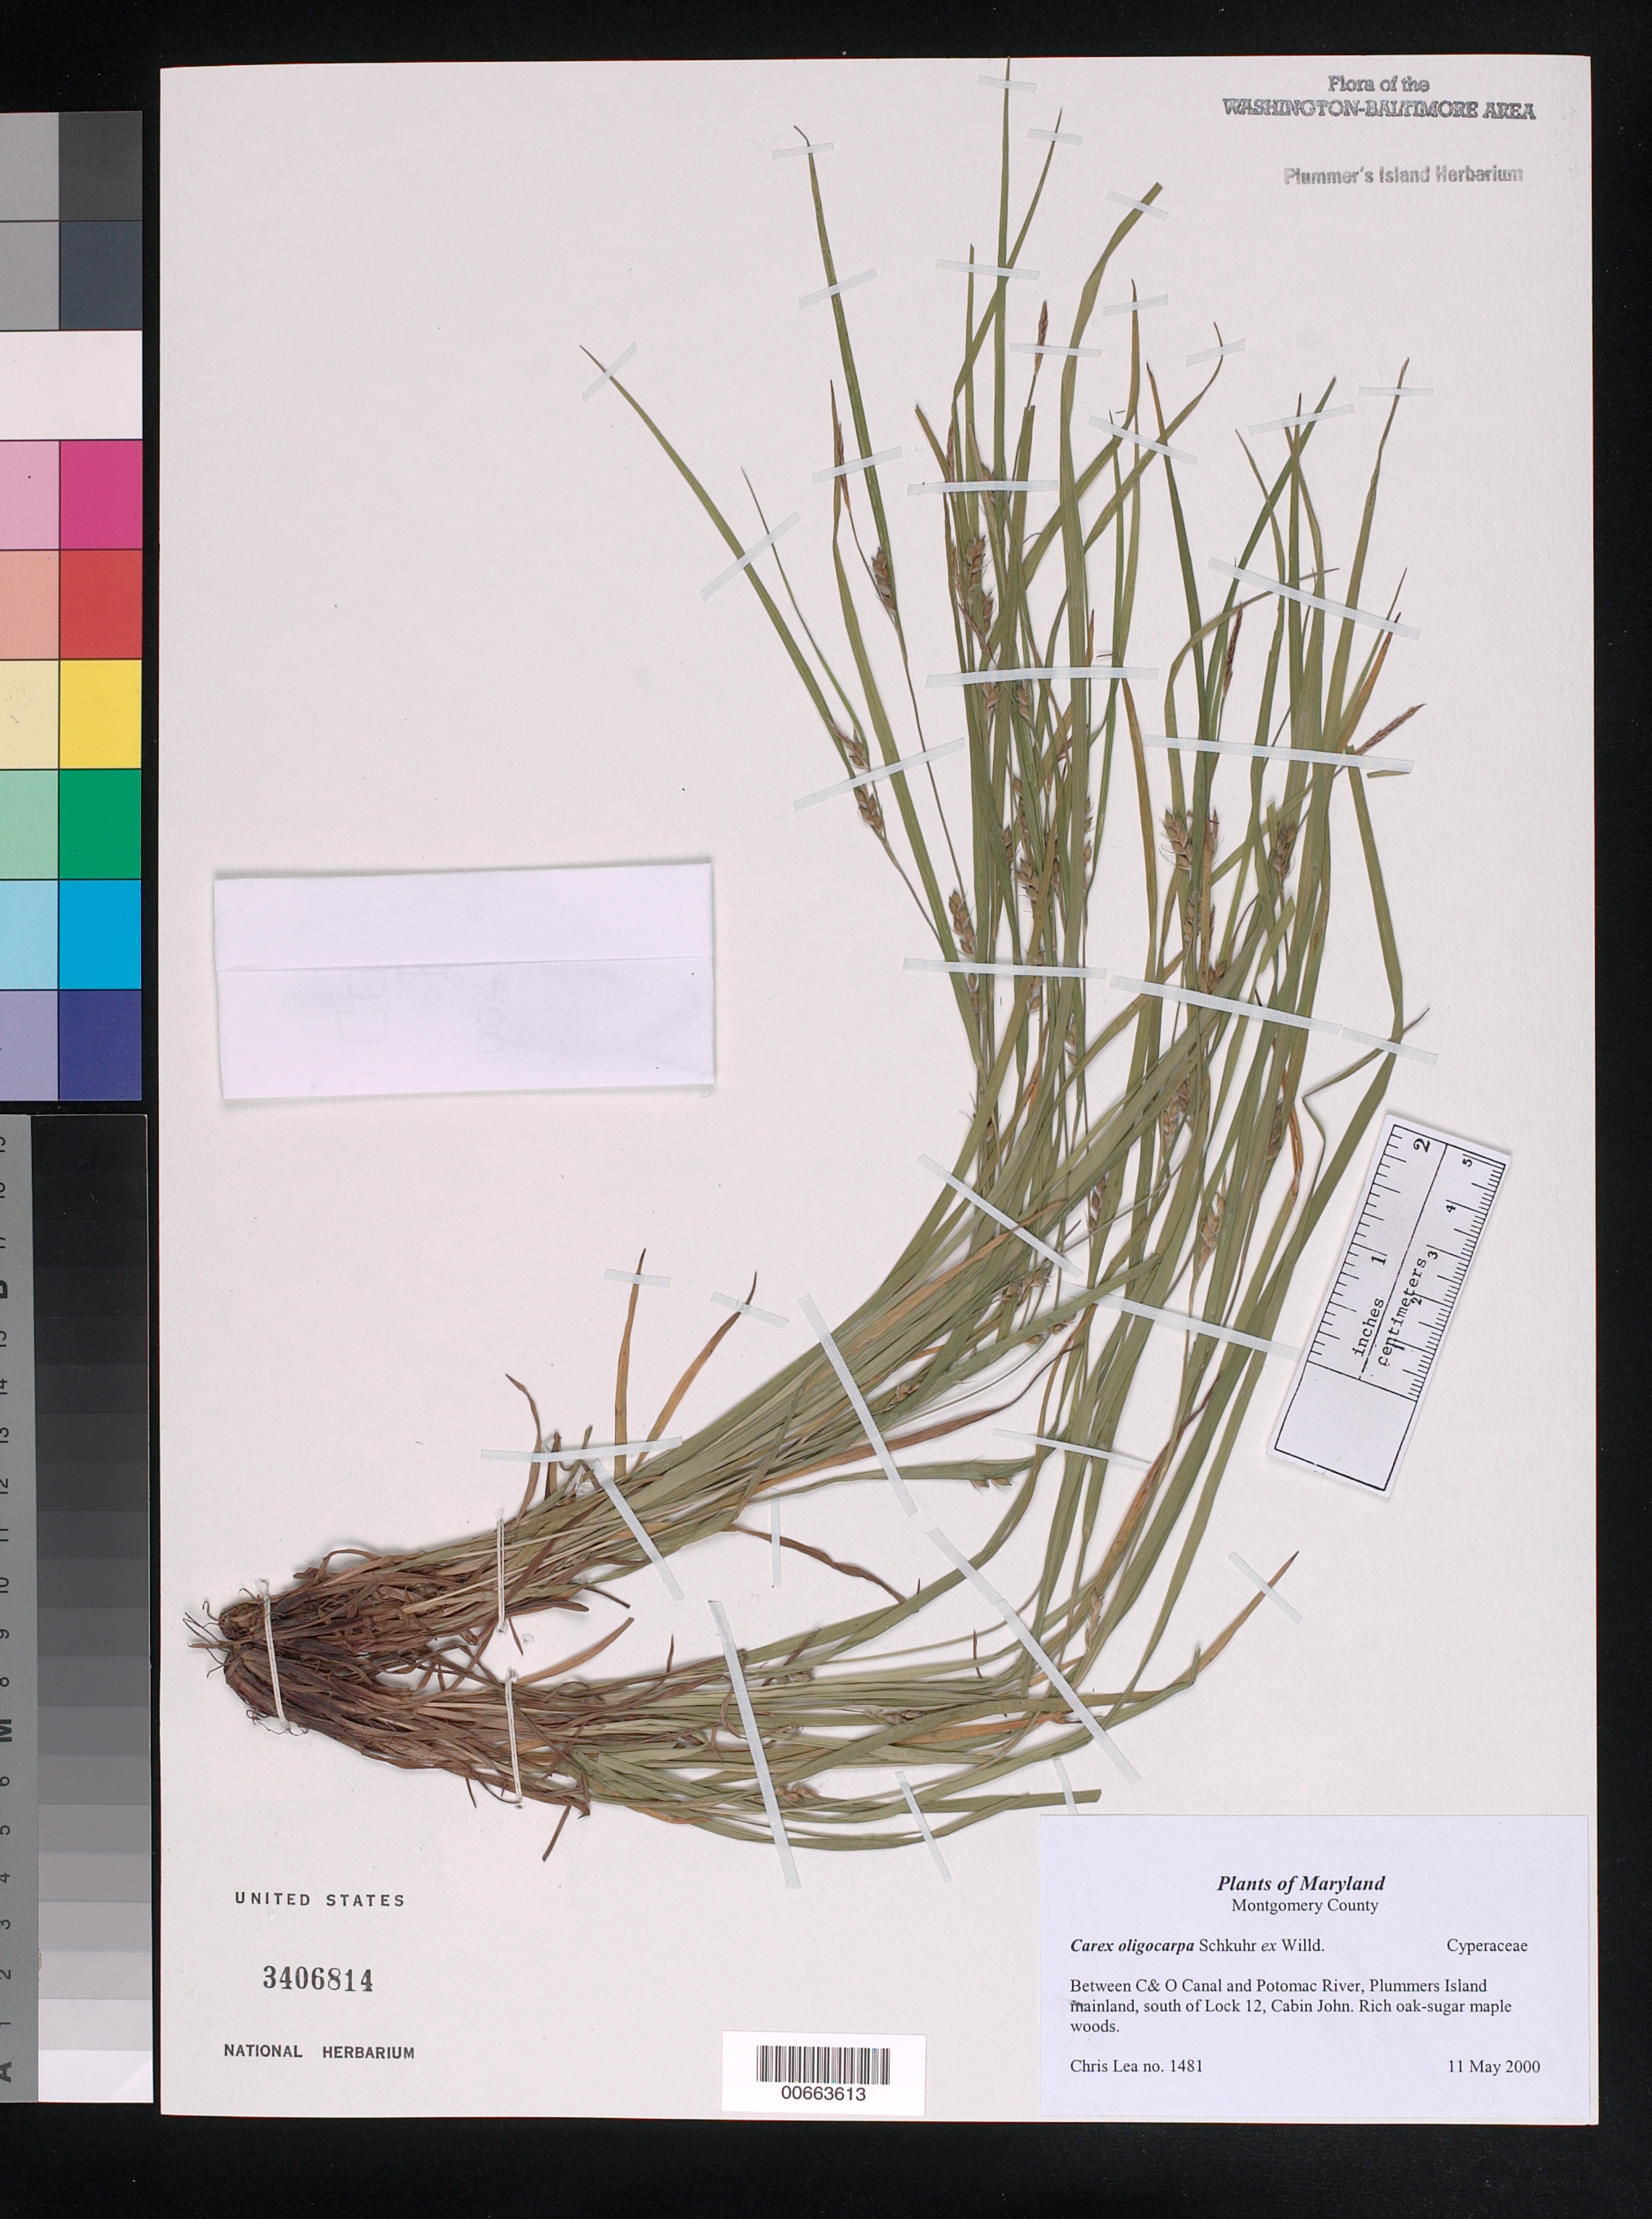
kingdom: Plantae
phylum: Tracheophyta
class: Liliopsida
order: Poales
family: Cyperaceae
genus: Carex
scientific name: Carex oligocarpa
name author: Willd.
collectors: C. Lea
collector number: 1481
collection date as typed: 11 May 2000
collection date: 2000-05-11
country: United States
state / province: Maryland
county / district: Montgomery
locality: Between C&O Canal and Potomac River, Plummers Island mainland, south of Lock 12. Plummers Island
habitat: Rich oak-sugar maple woods.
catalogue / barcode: US 3406814